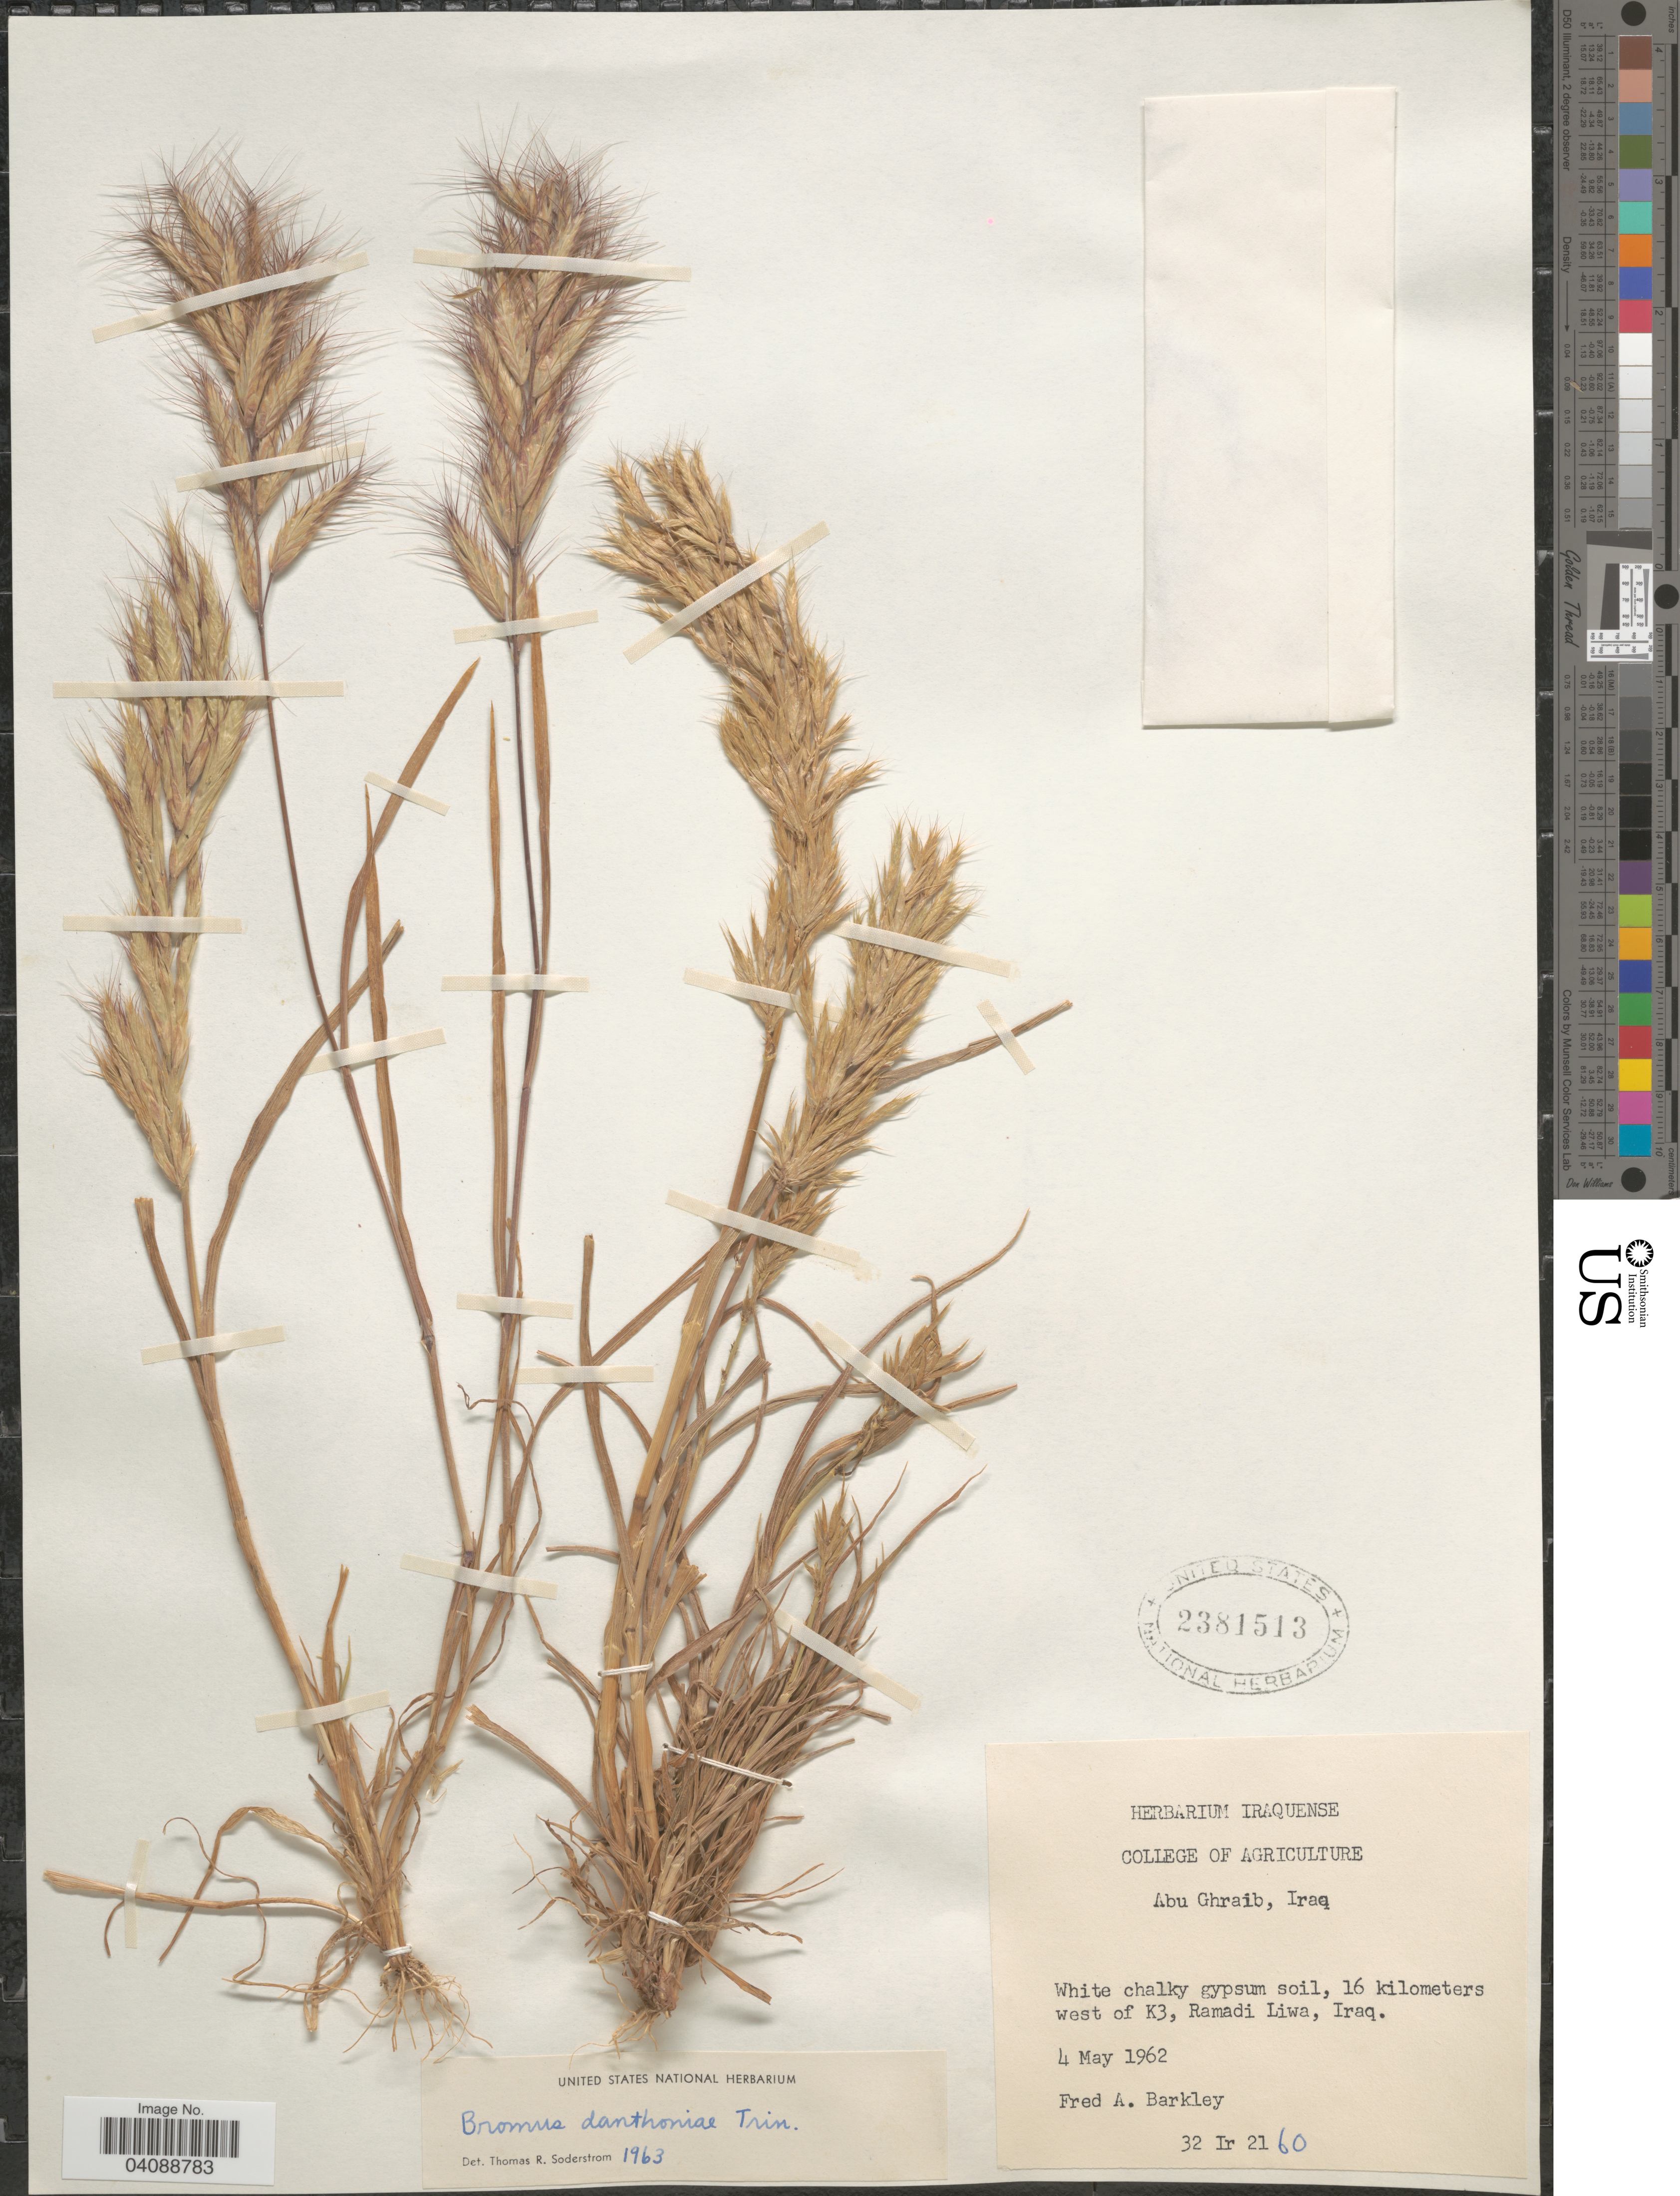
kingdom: Plantae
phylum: Tracheophyta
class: Liliopsida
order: Poales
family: Poaceae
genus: Bromus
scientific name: Bromus danthoniae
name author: Trin. ex C.A. Mey.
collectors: F. A. Barkley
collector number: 32 Ir 21 60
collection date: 1962-05-04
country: Iraq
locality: Abu Ghraib. White chalky gypsum soil, 16 kilometers west of K3, Ramadi Liwa.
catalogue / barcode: US 2381513